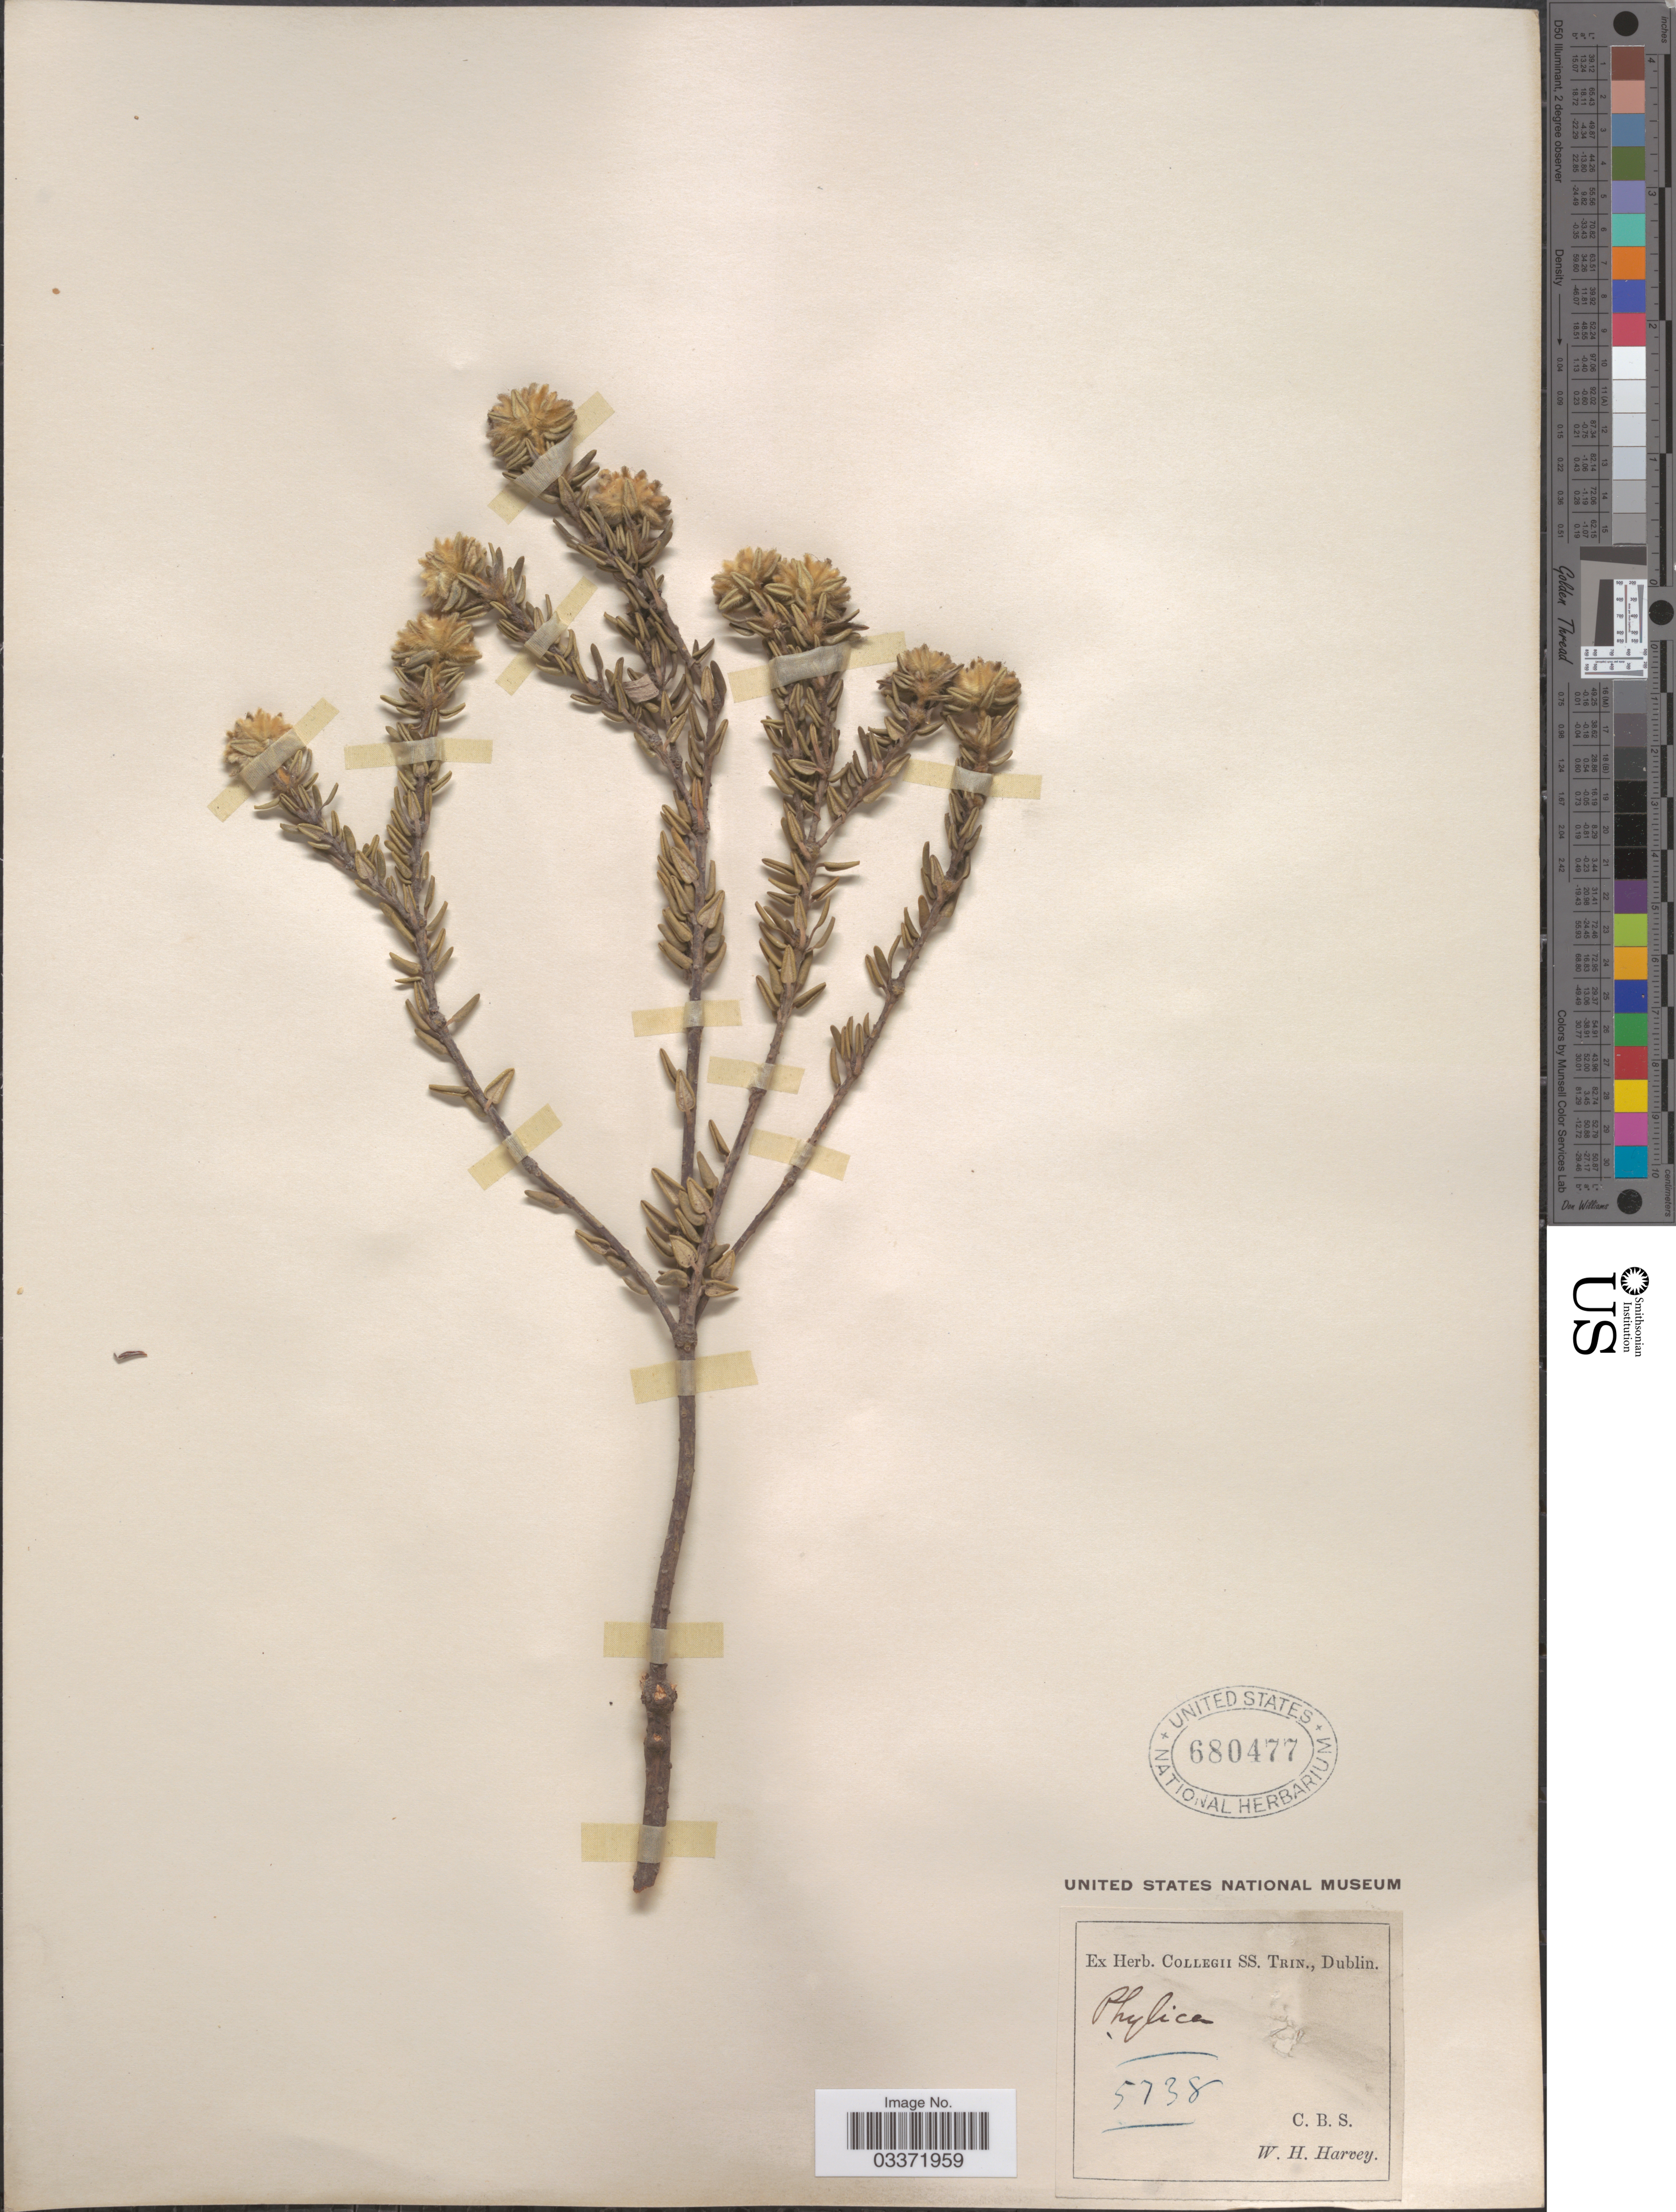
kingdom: Plantae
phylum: Tracheophyta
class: Magnoliopsida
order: Rosales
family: Rhamnaceae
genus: Phylica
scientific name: Phylica sp.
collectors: W. Harvey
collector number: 5738?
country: South Africa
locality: C. B. S.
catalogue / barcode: US 680477